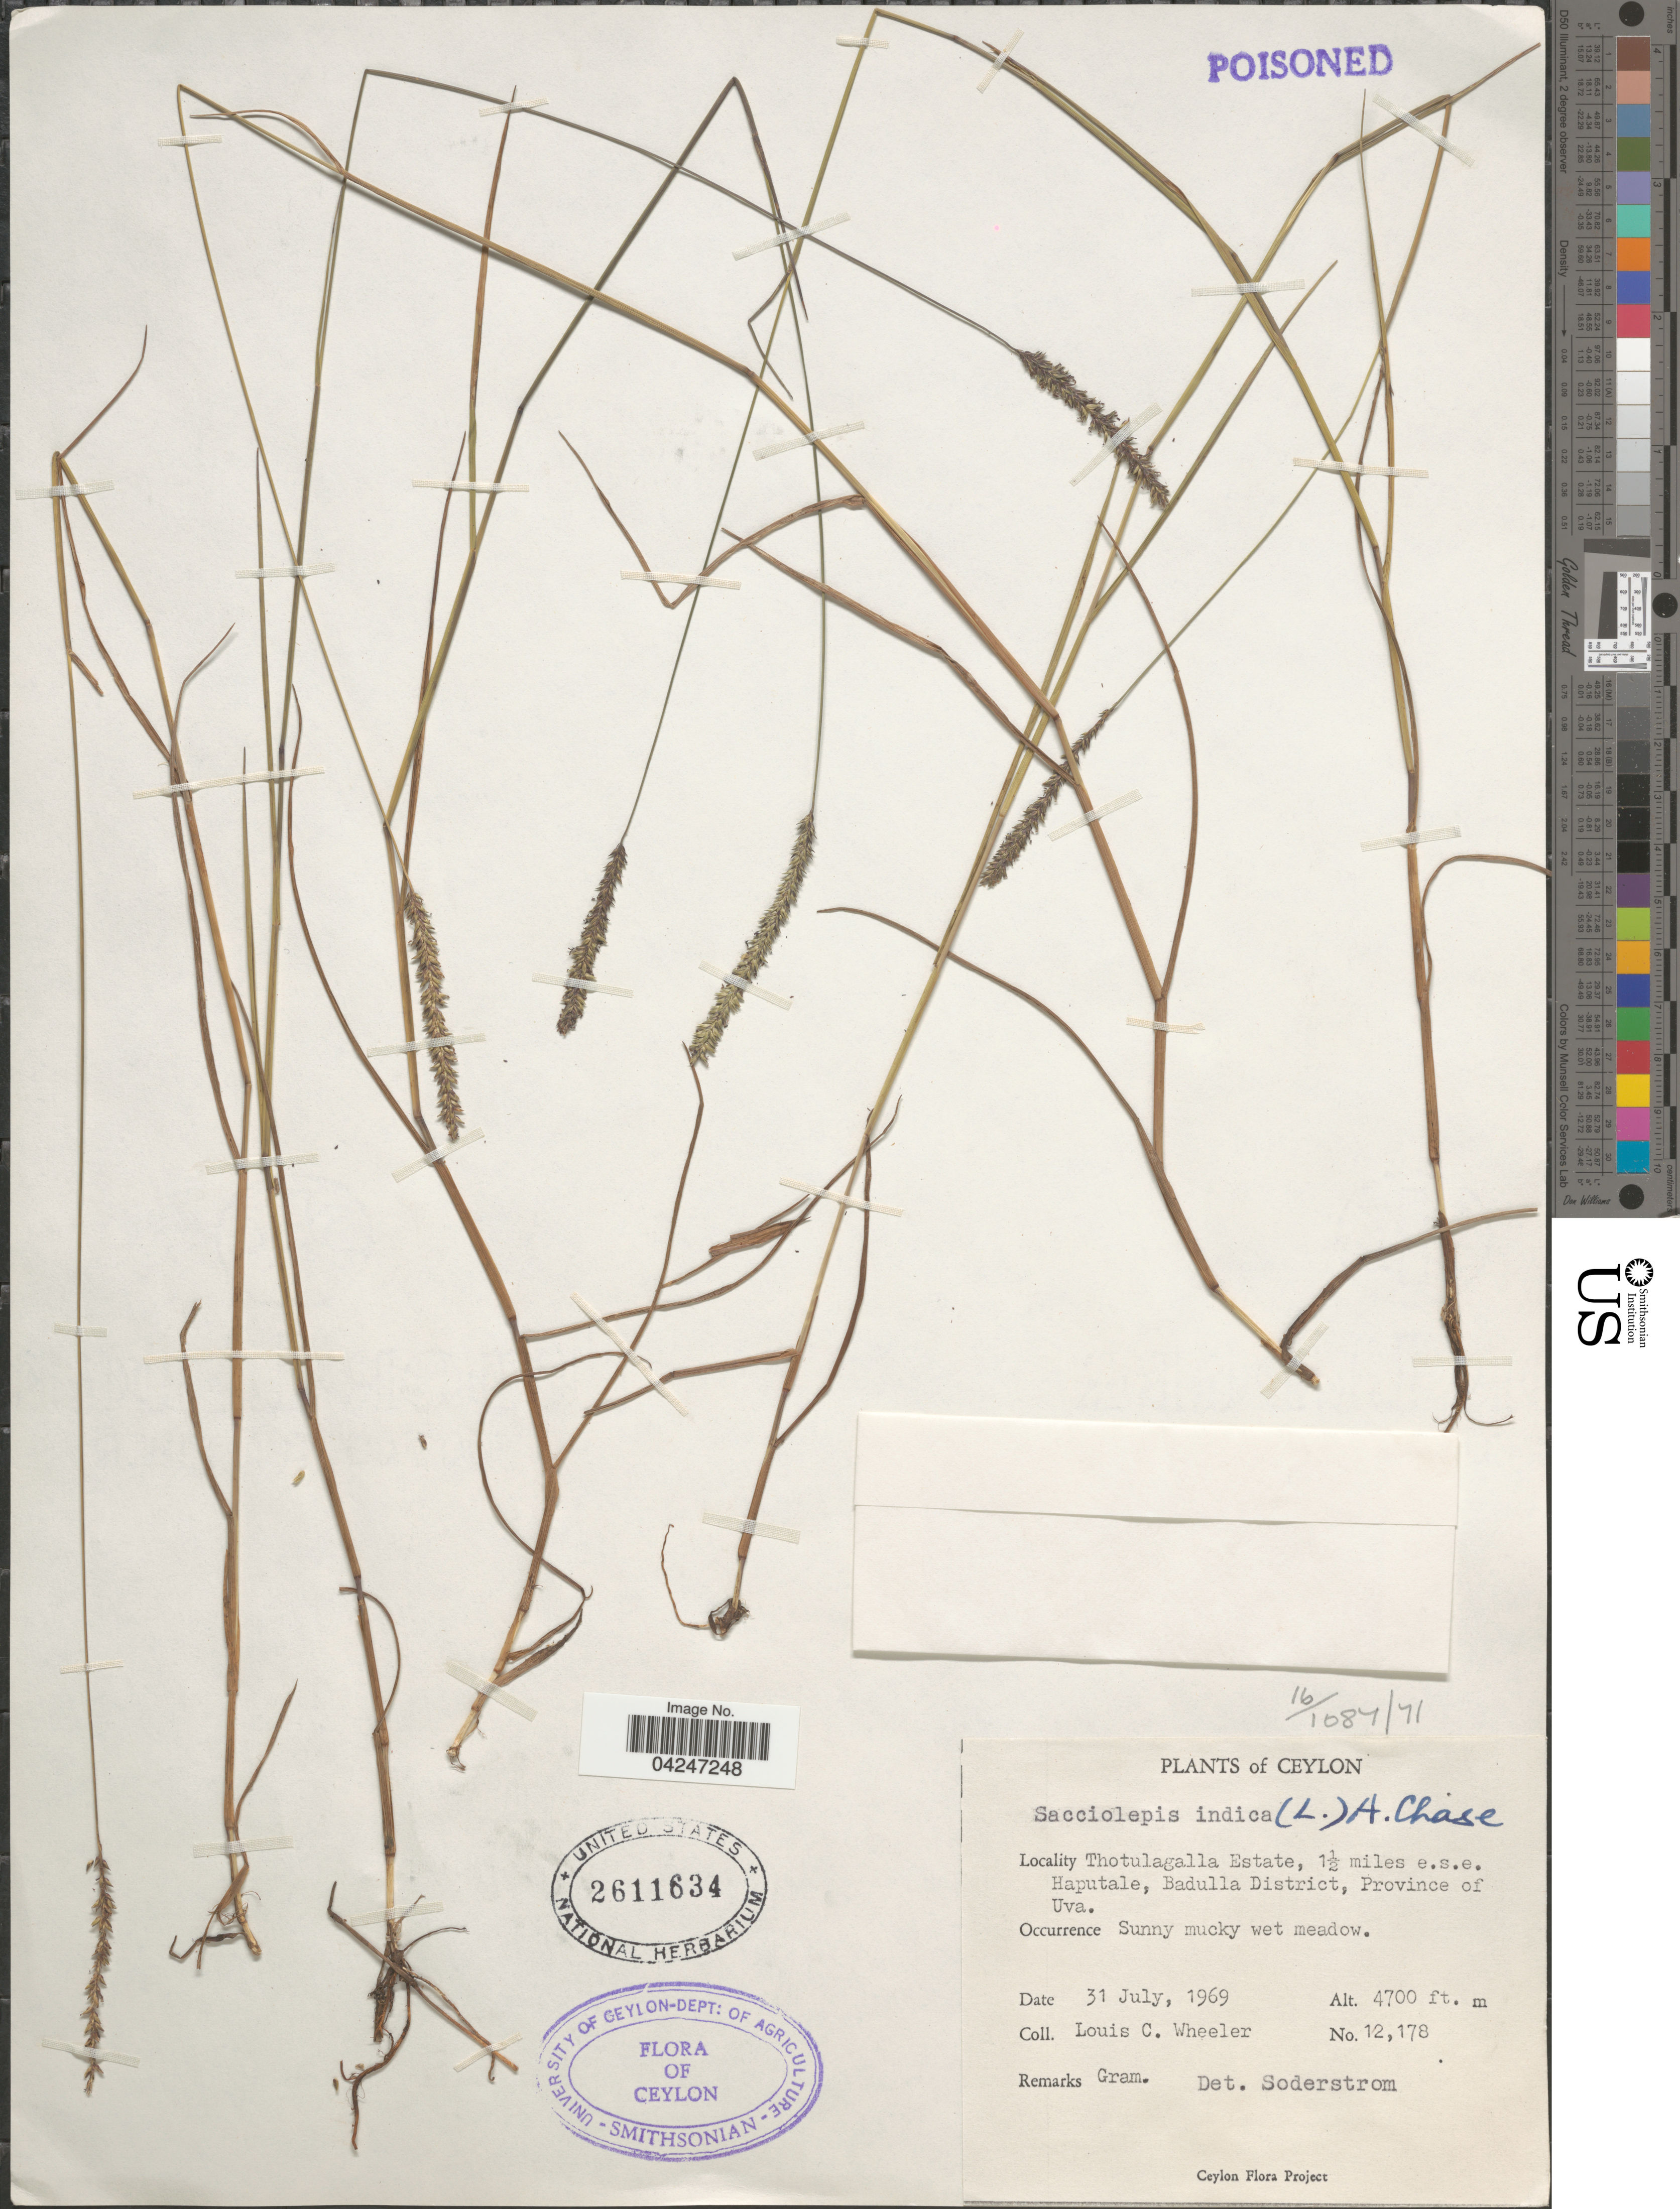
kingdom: Plantae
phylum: Tracheophyta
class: Liliopsida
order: Poales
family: Poaceae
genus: Sacciolepis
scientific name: Sacciolepis indica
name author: (L.) Chase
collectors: L. C. Wheeler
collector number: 12178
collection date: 1969-07-31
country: Sri Lanka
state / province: Uva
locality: Ceylon. Thotulagalla Estate, 1½ miles e.s.e. Haputale, Badulla District.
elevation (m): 1433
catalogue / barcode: US 2611634